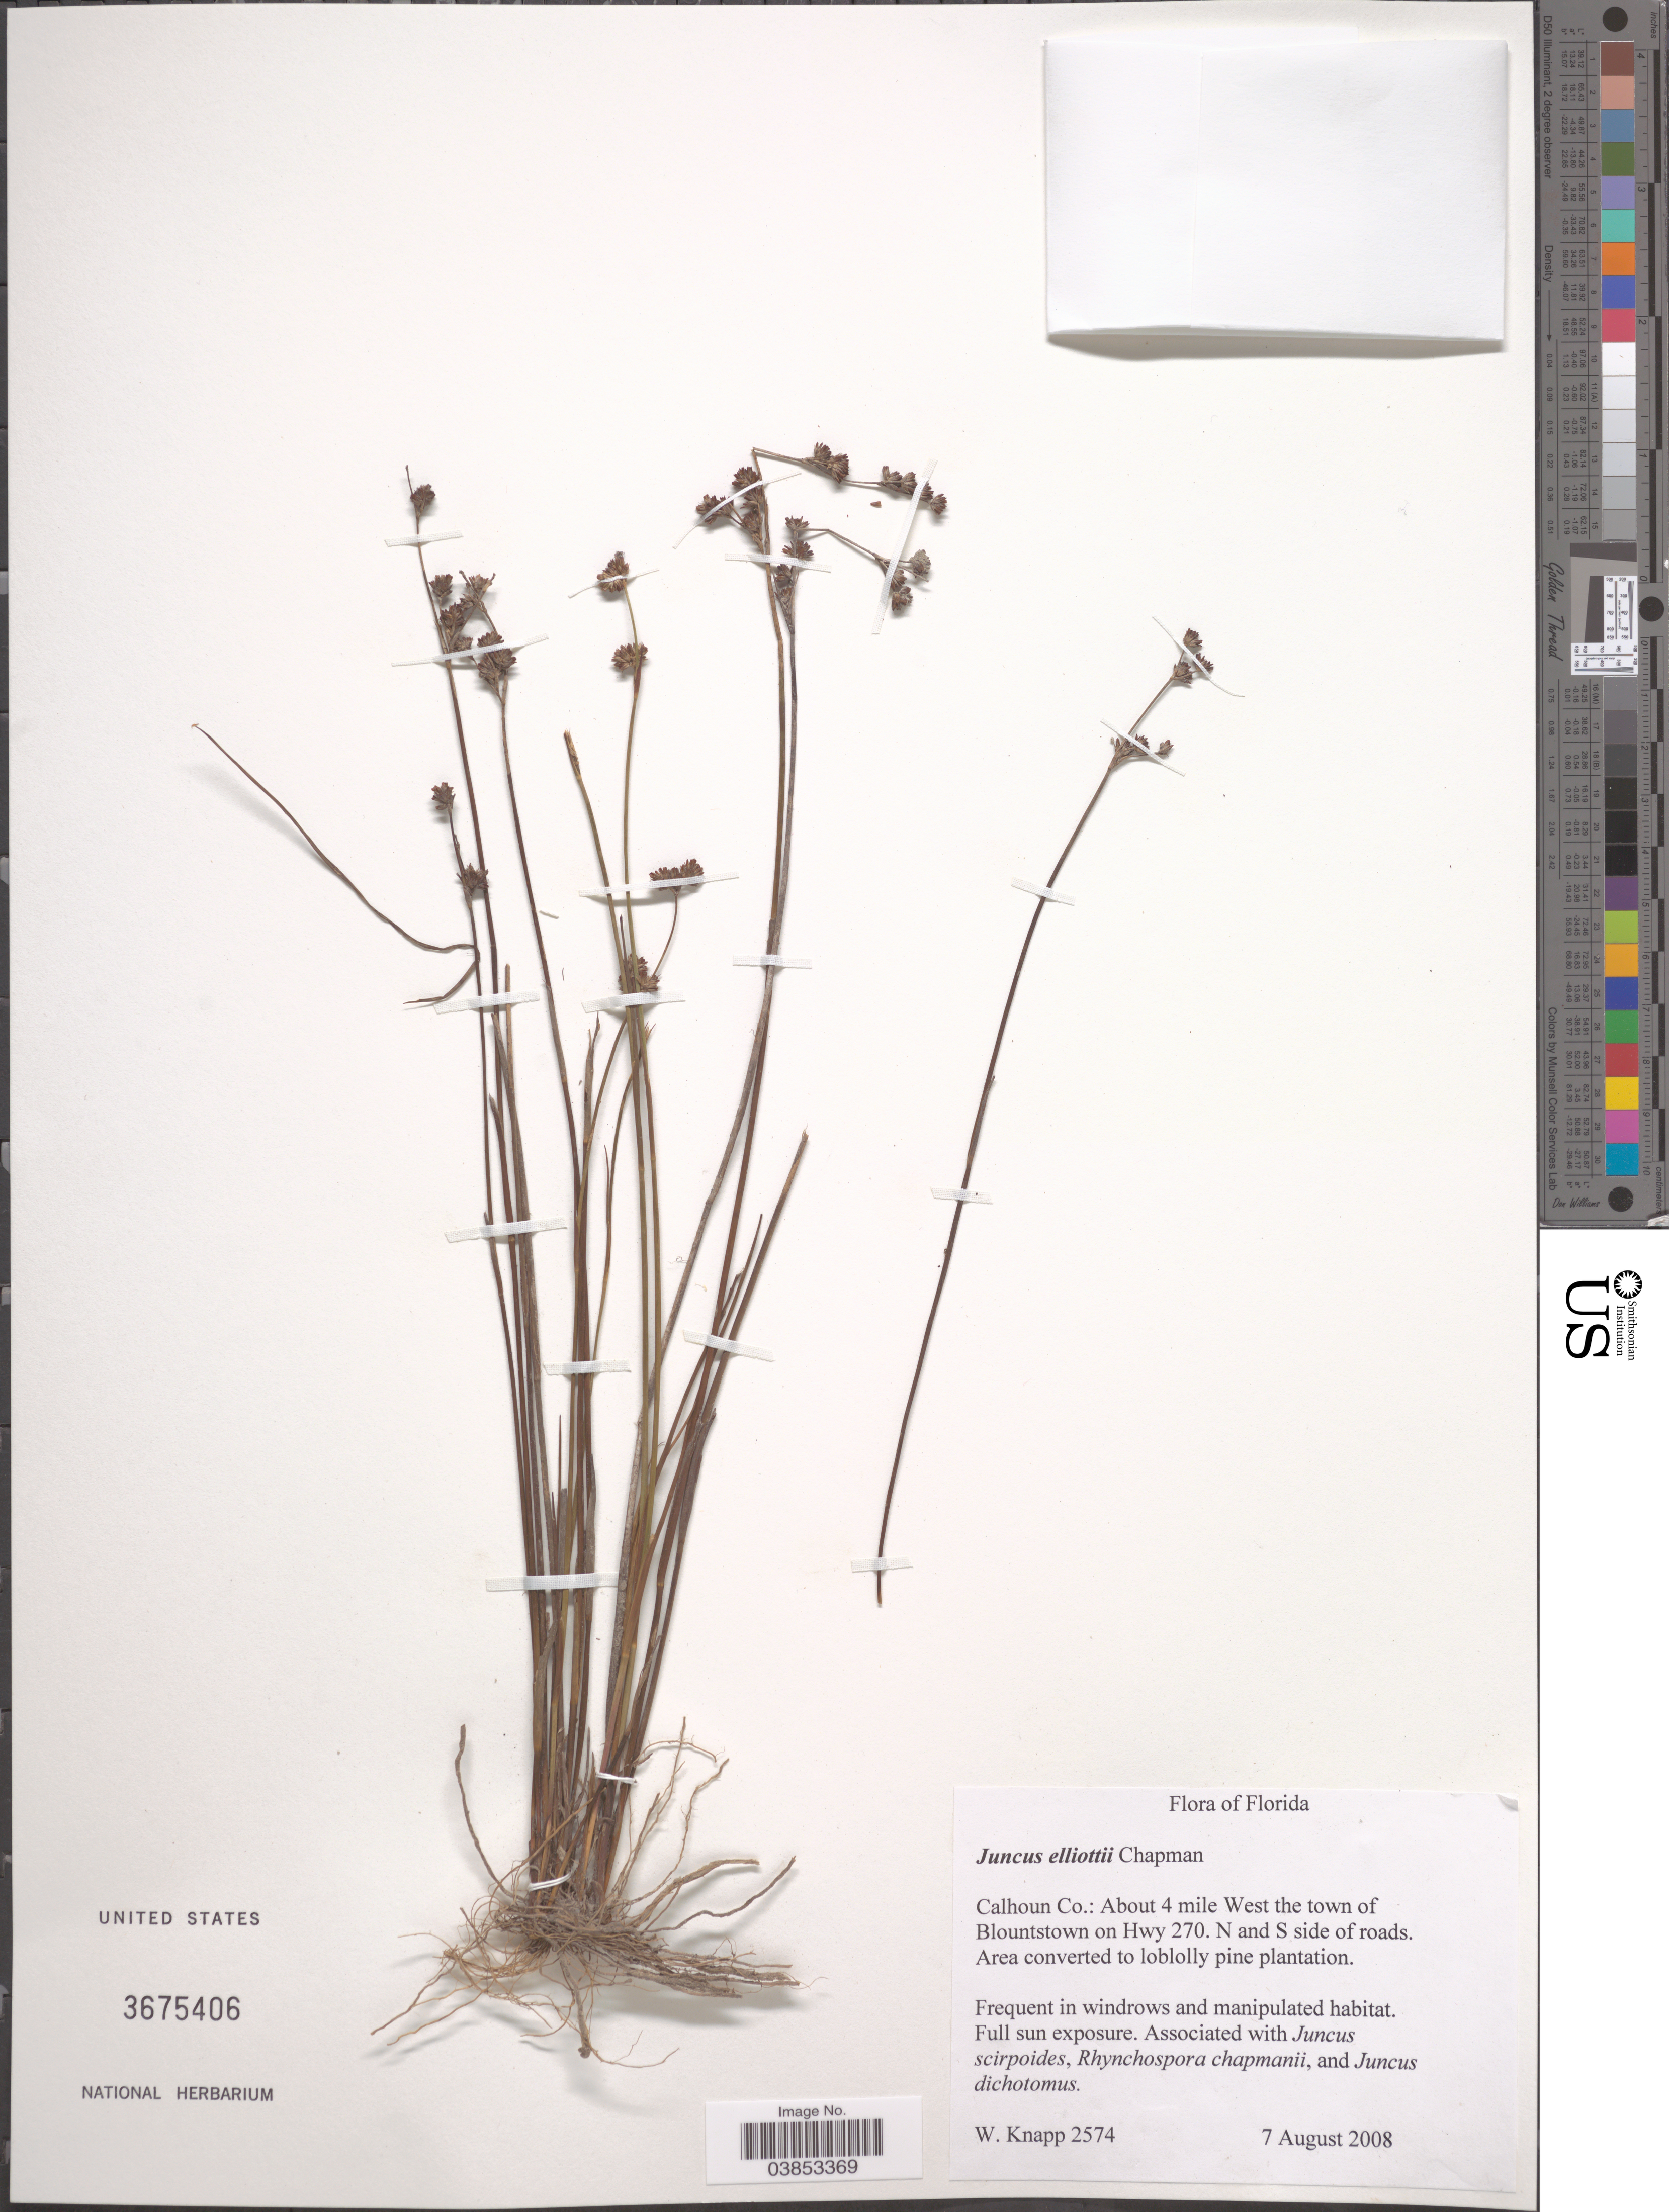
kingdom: Plantae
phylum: Tracheophyta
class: Liliopsida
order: Poales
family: Juncaceae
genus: Juncus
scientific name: Juncus elliottii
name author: Chapm.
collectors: W. Knapp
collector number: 2574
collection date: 2008-08-07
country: United States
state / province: Florida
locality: Calhoun Co.: About 4 mile West the town of Blountstown on Hwy 270. N and S side of roads.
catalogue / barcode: US 3675406